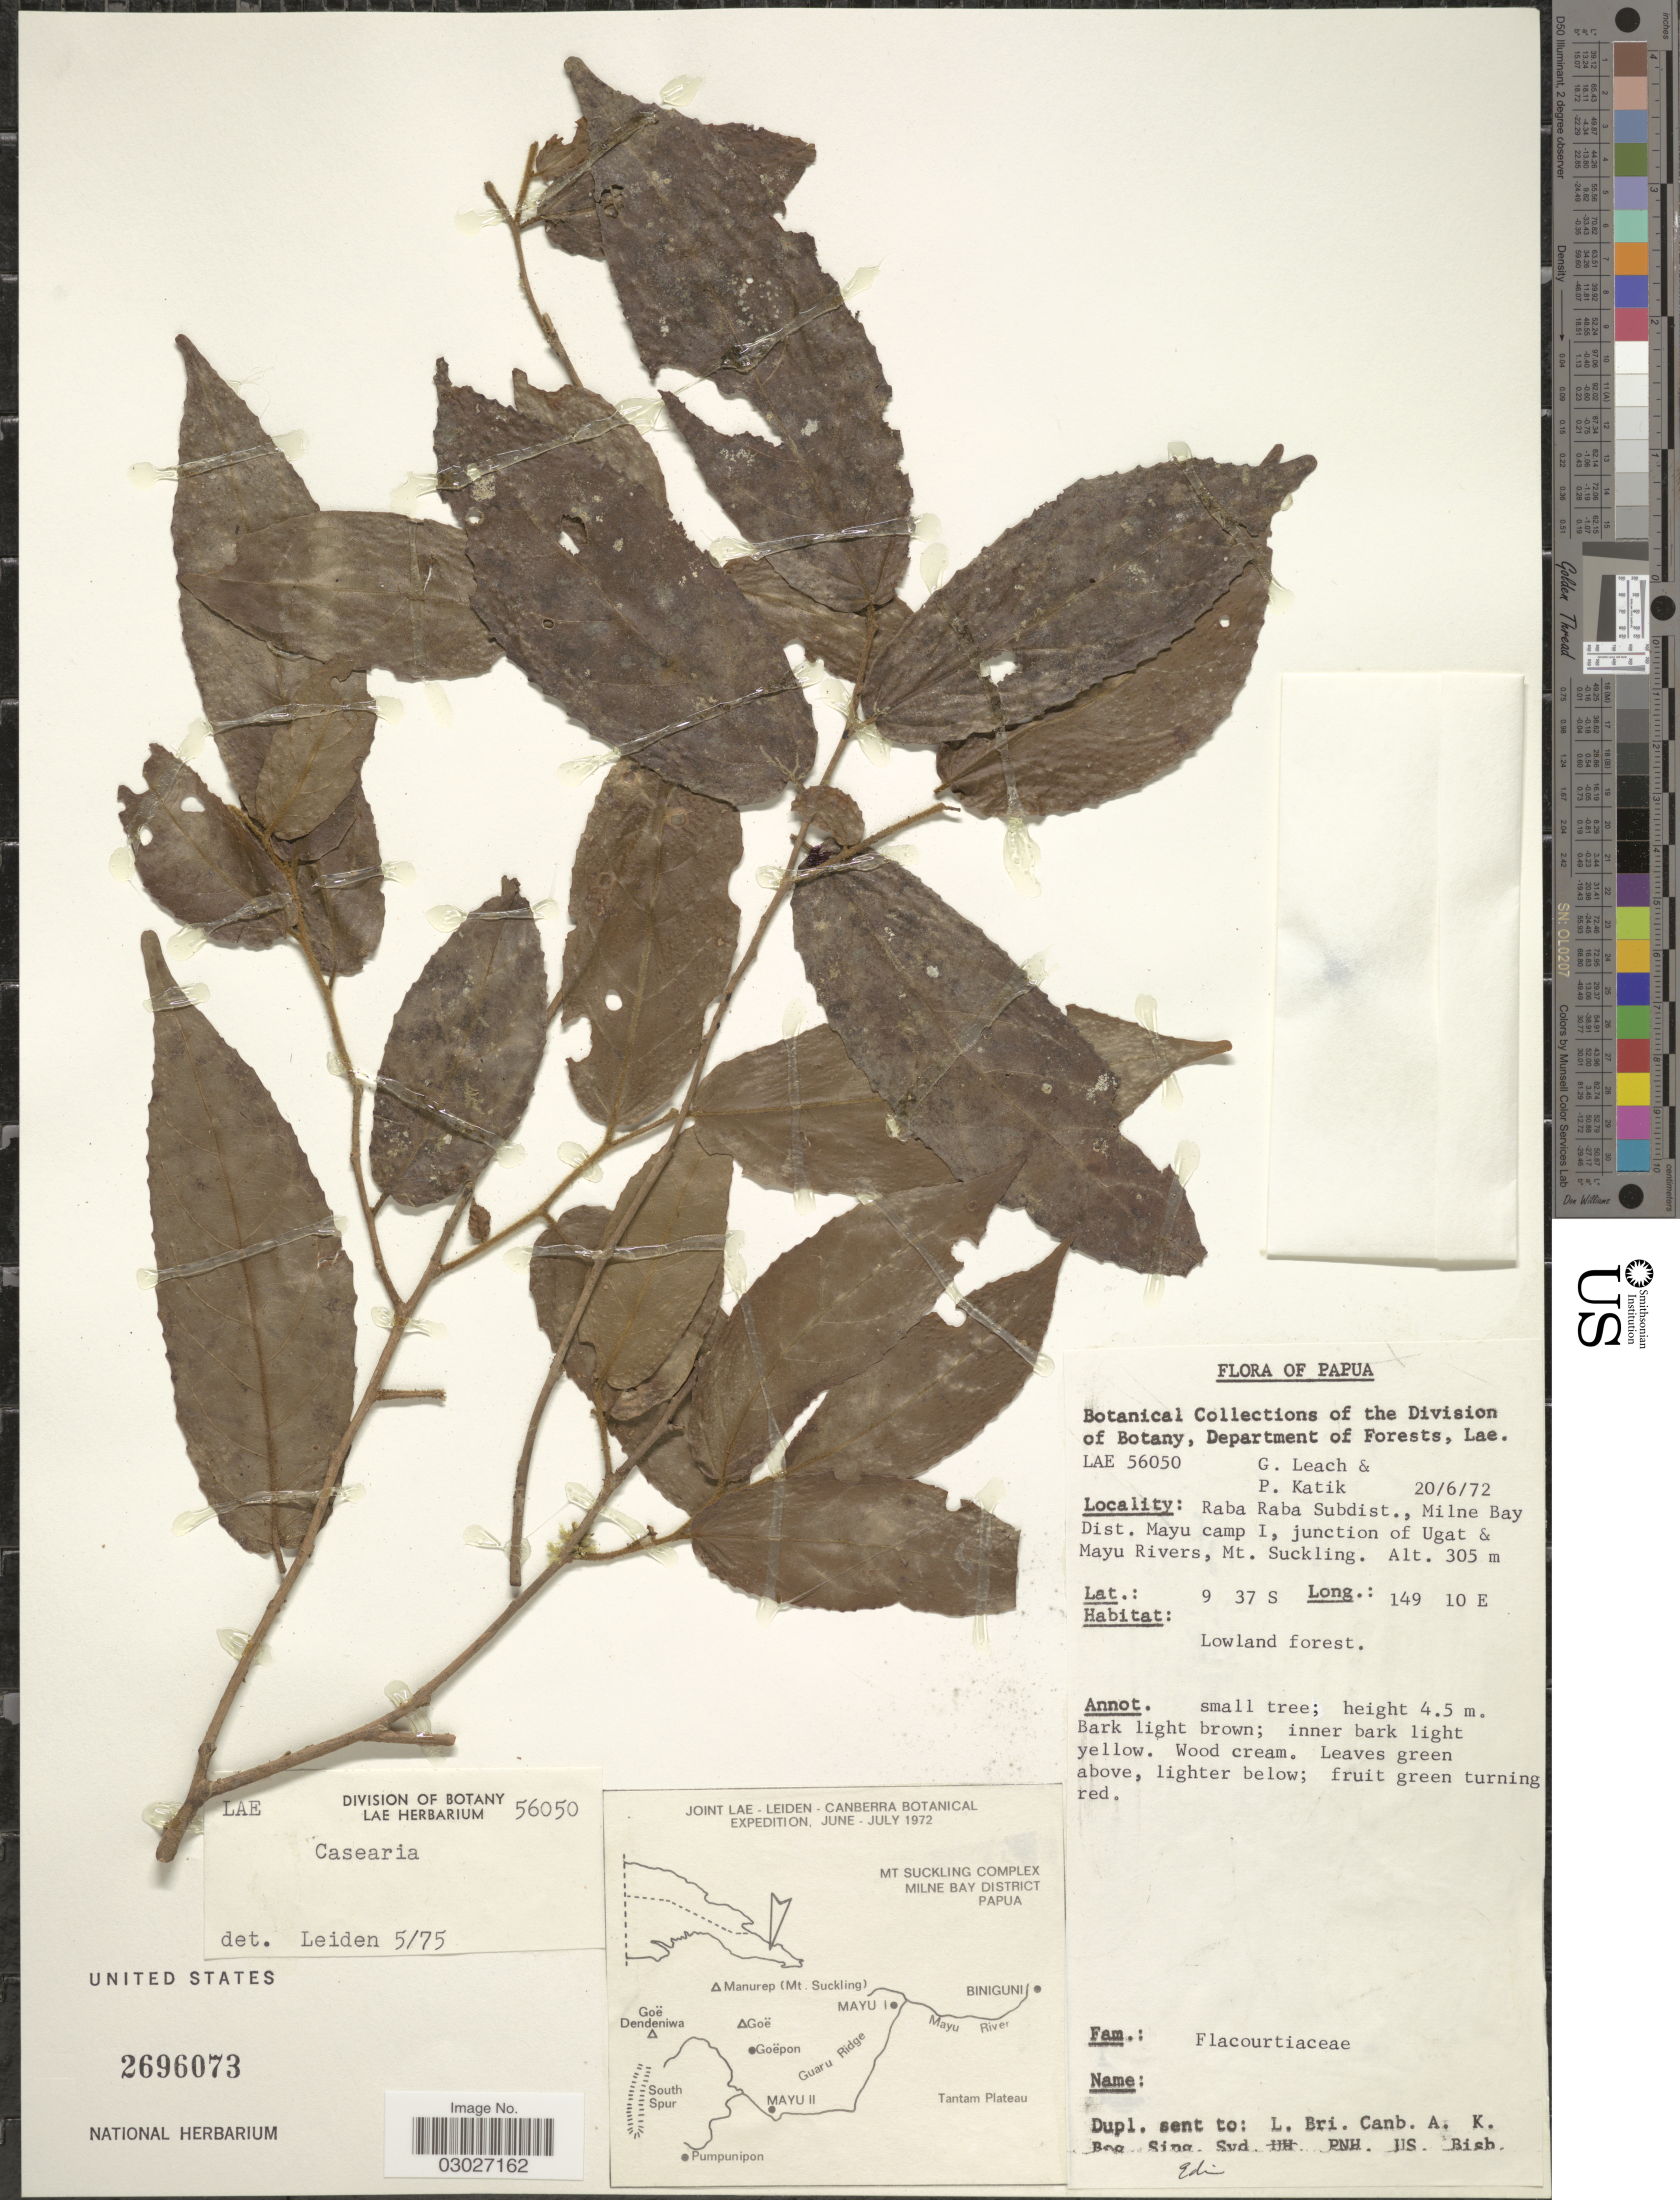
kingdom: Plantae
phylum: Tracheophyta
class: Magnoliopsida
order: Malpighiales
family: Salicaceae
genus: Casearia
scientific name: Casearia sp.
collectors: G. Leach & P. Katik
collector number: LAE56050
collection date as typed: Transcribed d/m/y: 20/6/72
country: Papua New Guinea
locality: Papua, Raba Raba Subdist., Milne Bay Dist. Mayu camp I, junction of Ugat & Mayu Rivers, Mt. Suckling.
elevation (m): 305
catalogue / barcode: US 2696073